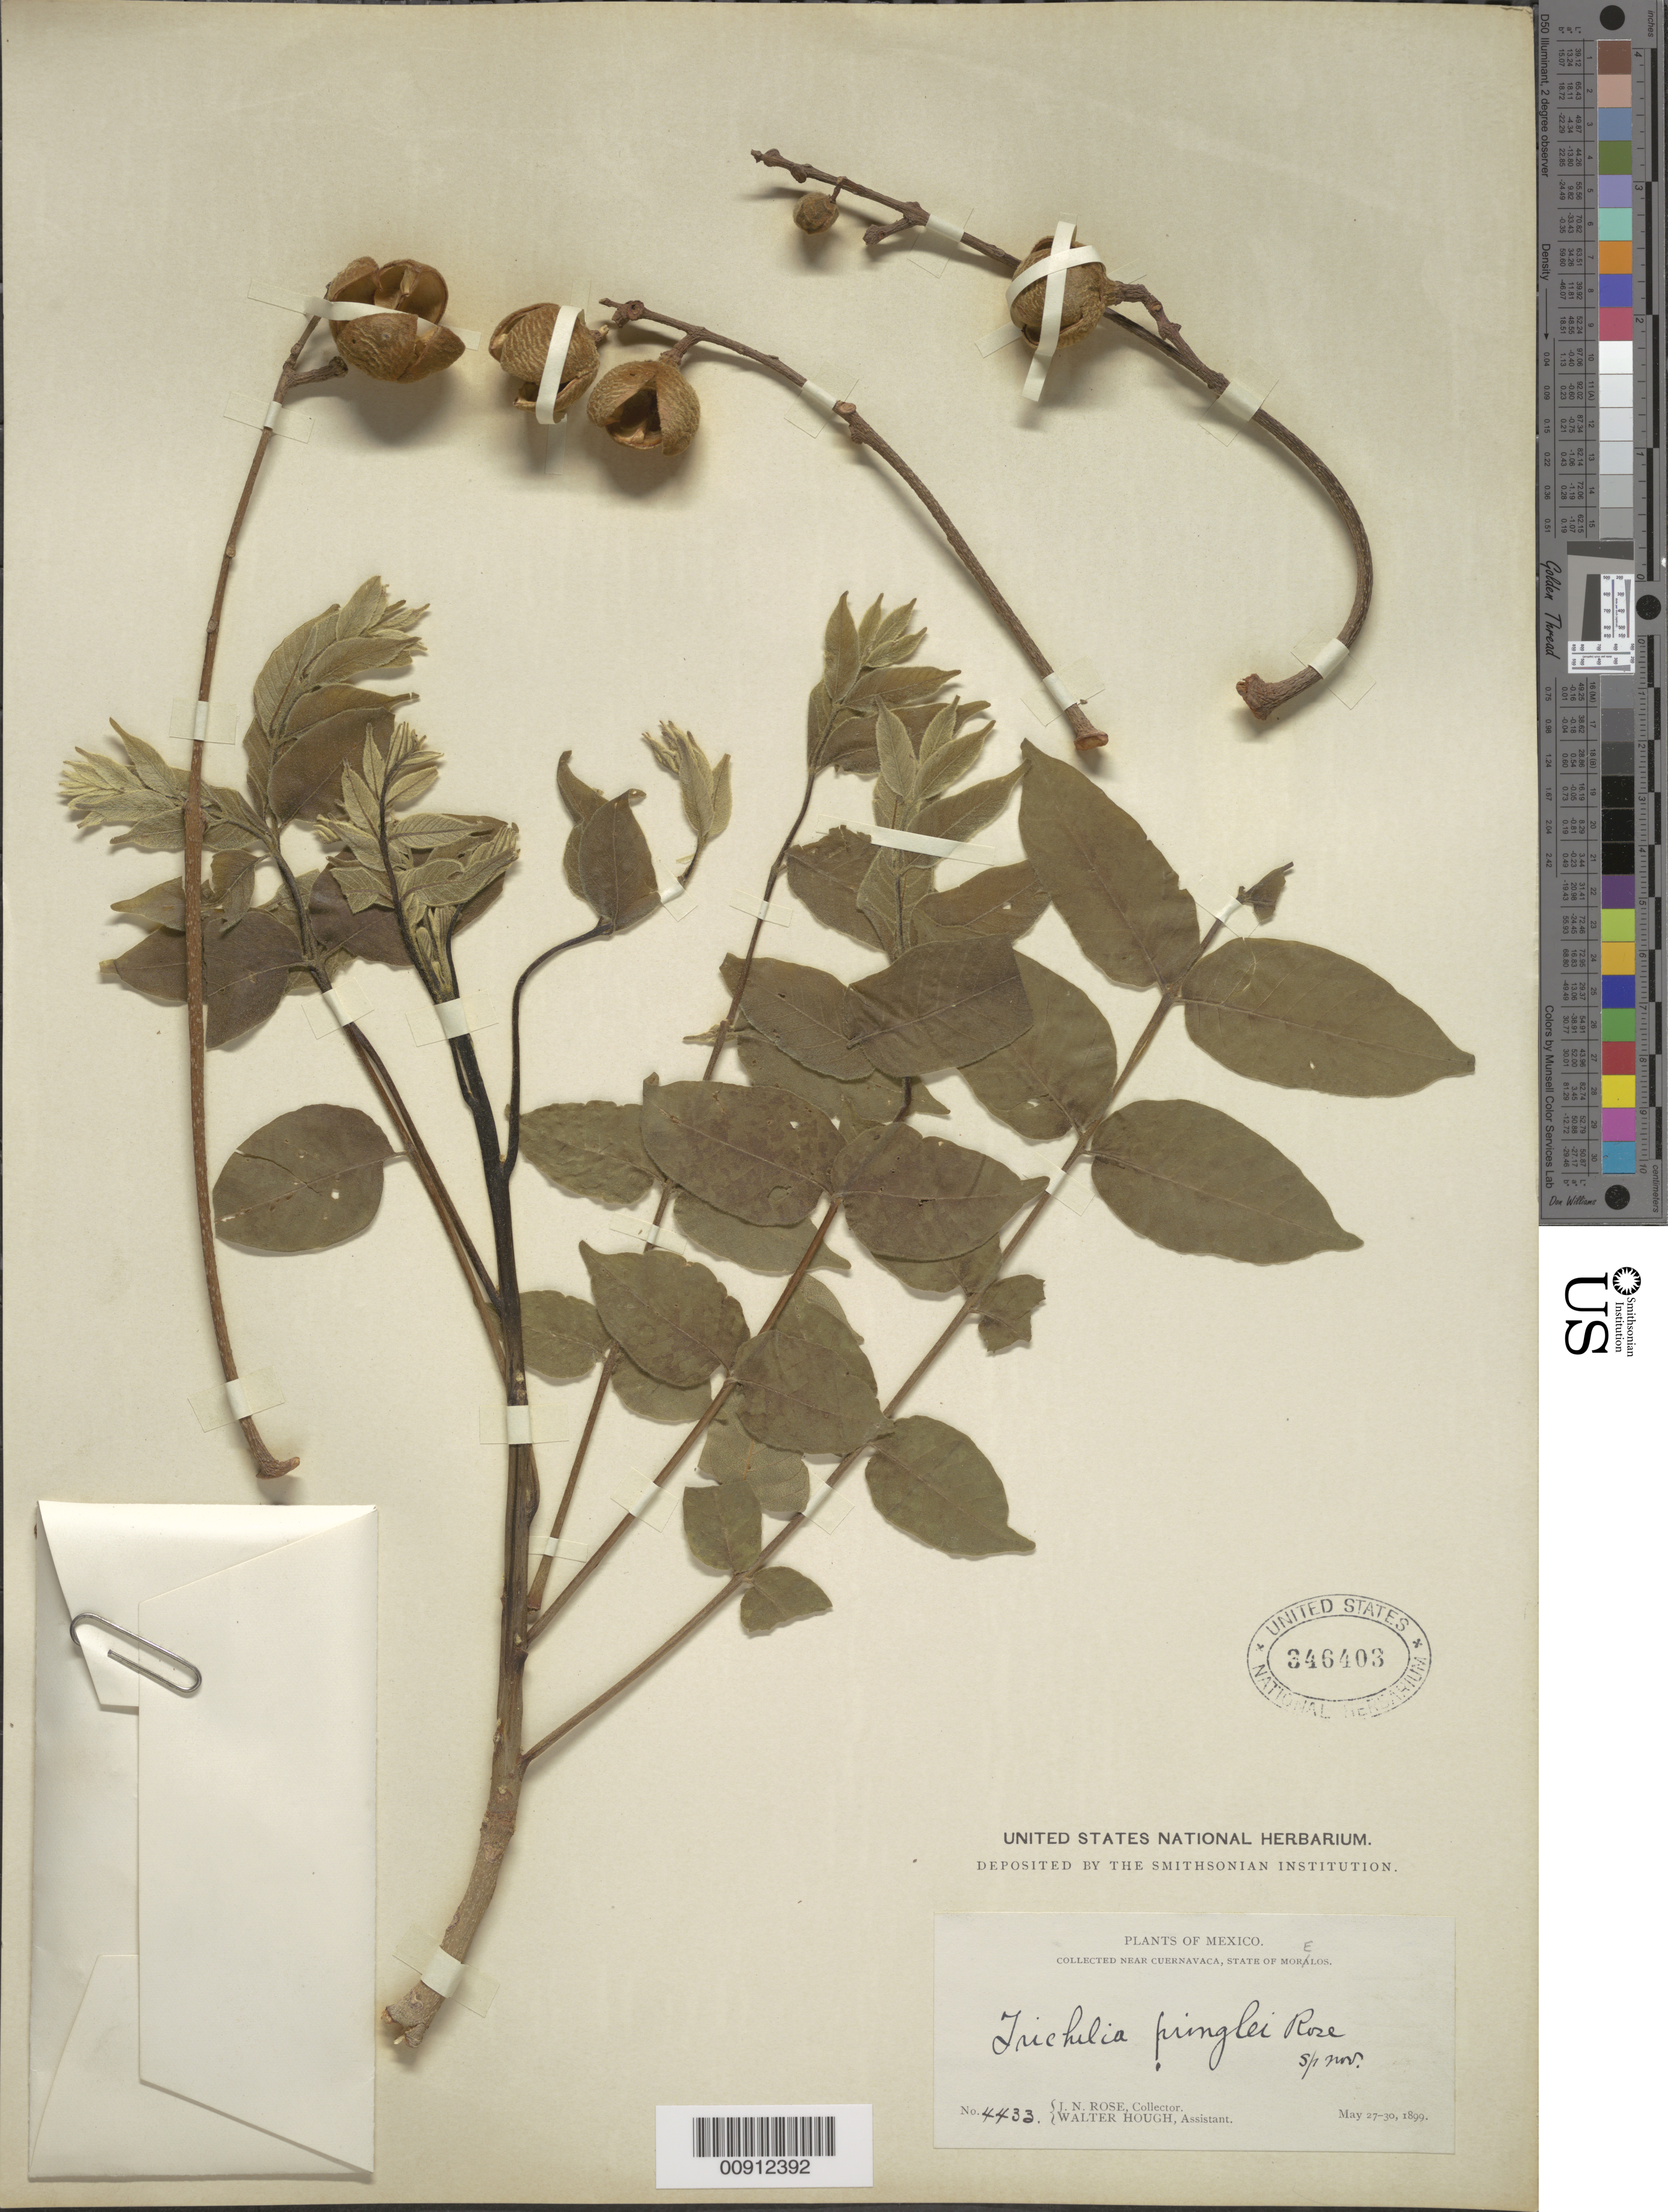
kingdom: Plantae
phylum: Tracheophyta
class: Magnoliopsida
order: Sapindales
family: Meliaceae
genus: Trichilia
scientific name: Trichilia pringlei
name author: Rose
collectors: J. N. Rose & W. Hough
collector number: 4433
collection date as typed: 27 May 1899 to 30 May 1899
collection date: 1899-05-27/1899-05-30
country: Mexico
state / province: Morelos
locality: Near Cuernavaca, Morelos.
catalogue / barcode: US 346403